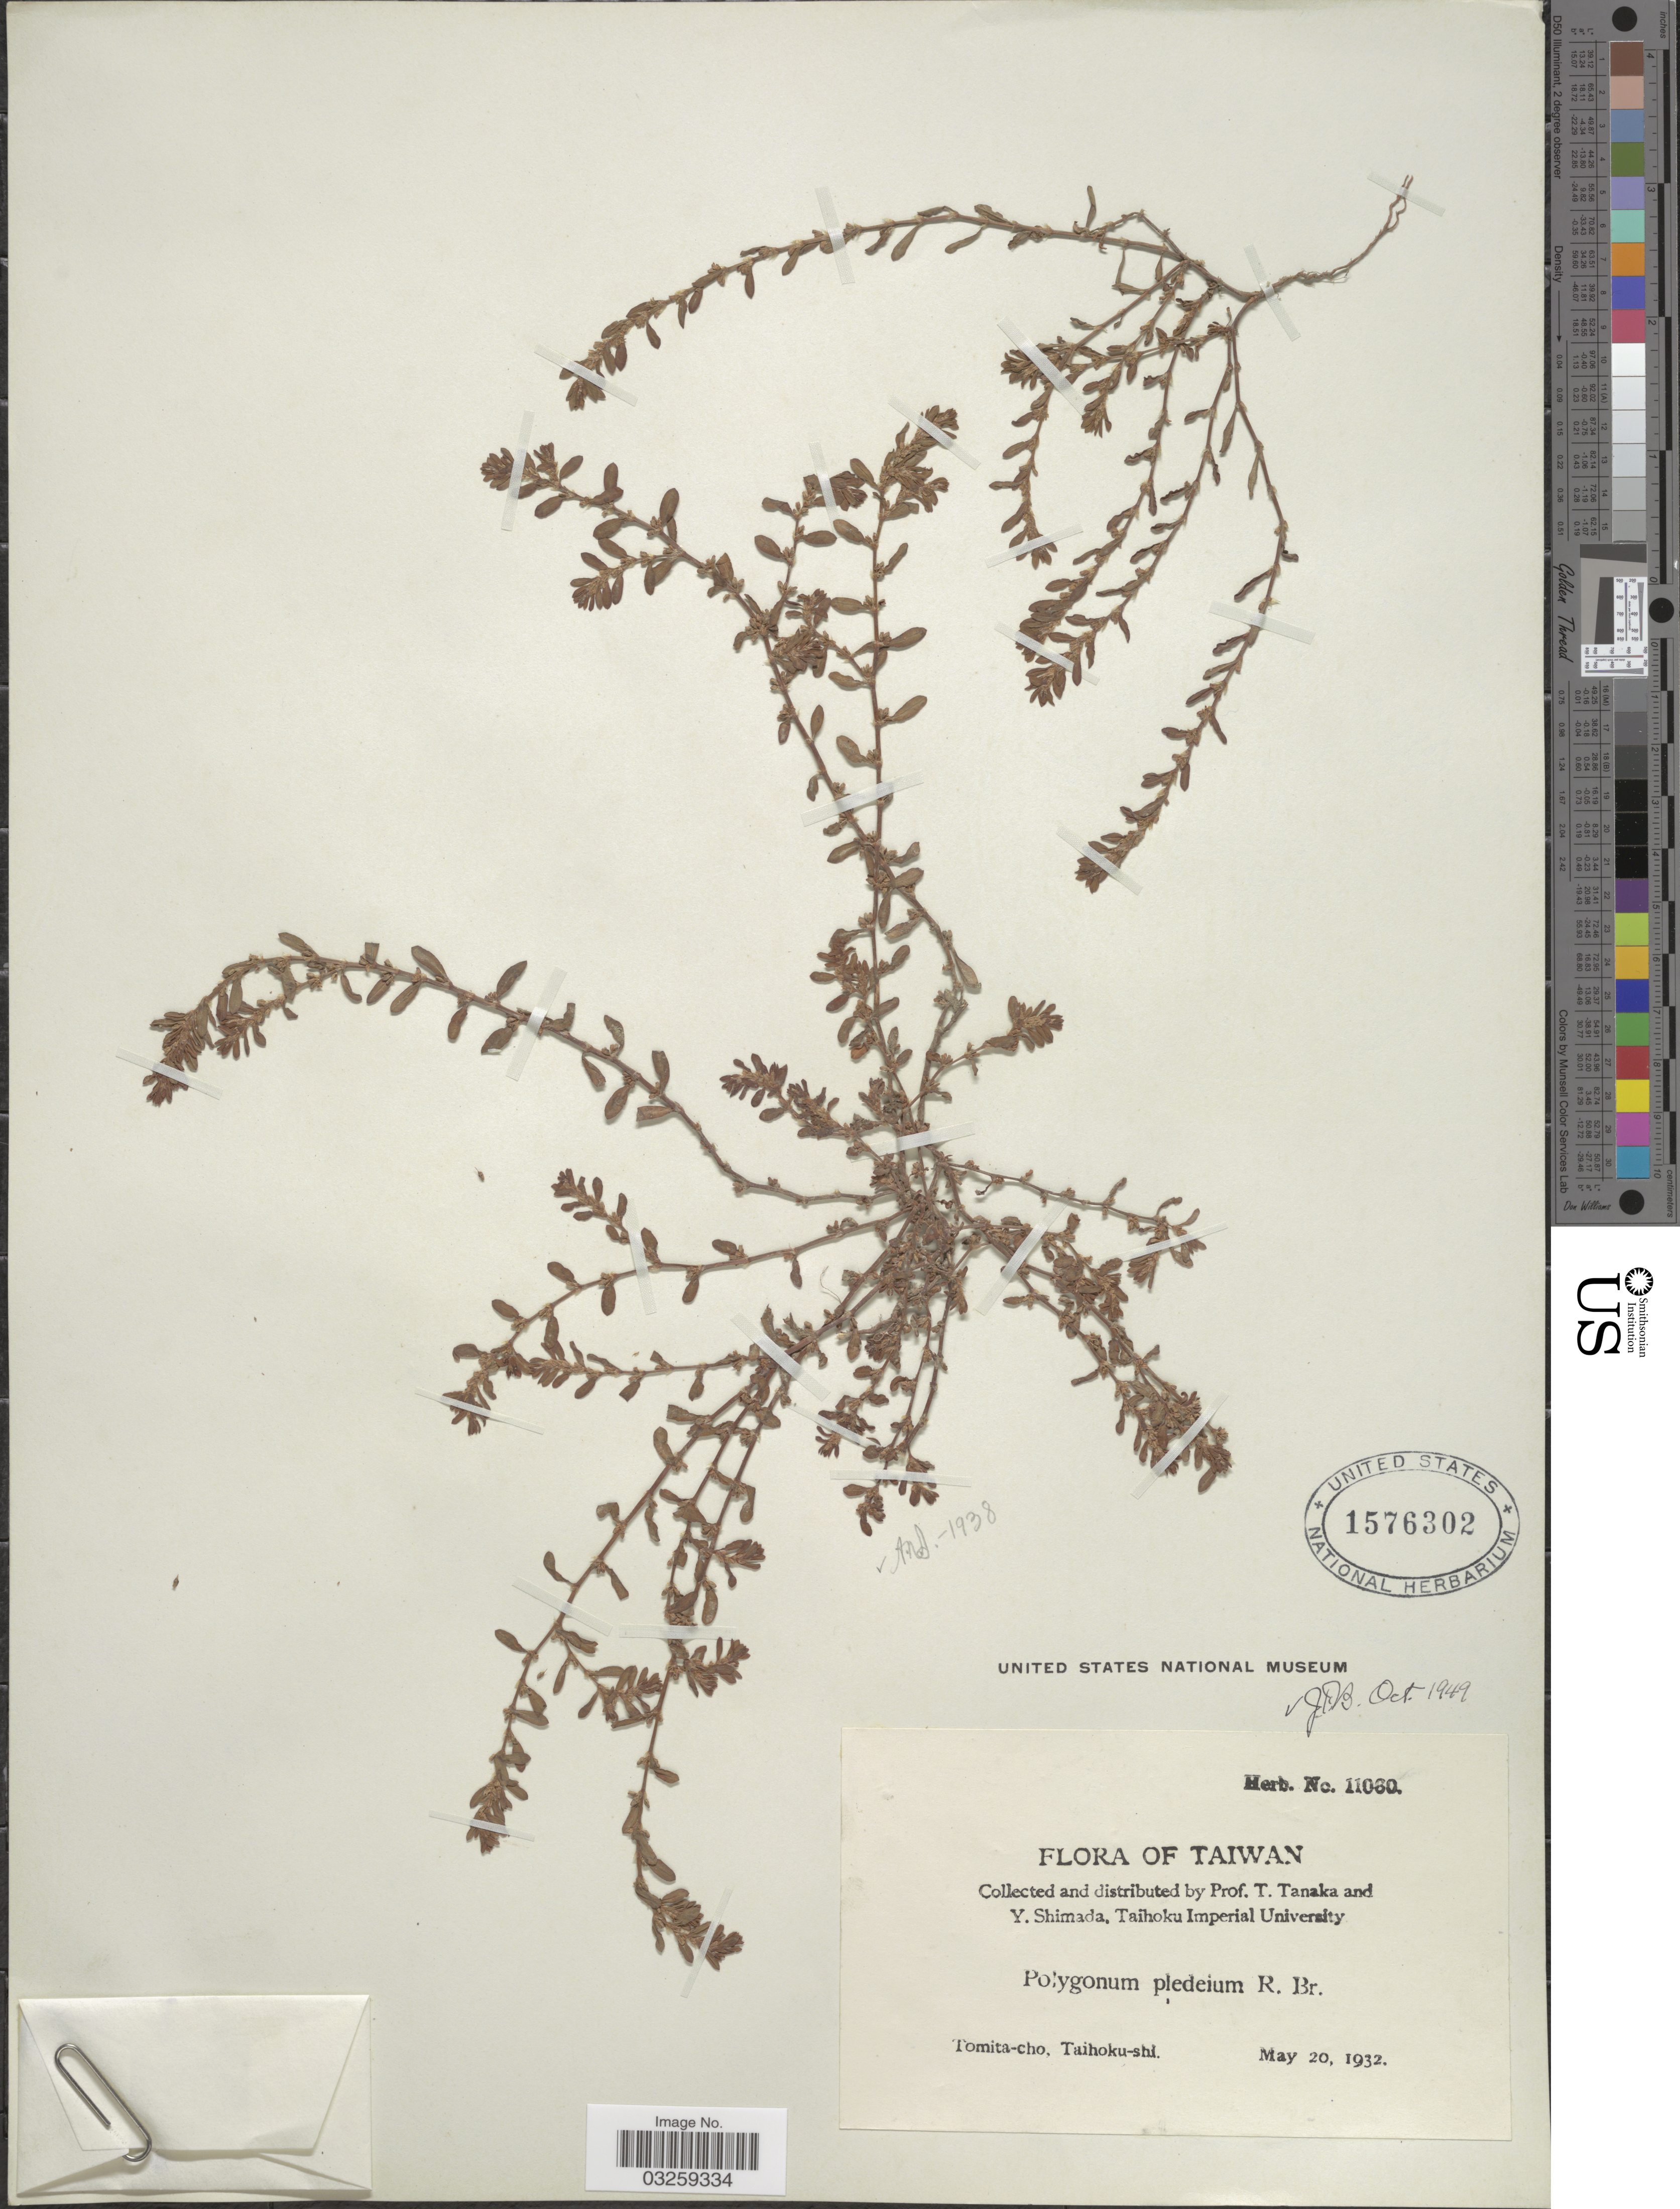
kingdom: Plantae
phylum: Tracheophyta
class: Magnoliopsida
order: Caryophyllales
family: Polygonaceae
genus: Polygonum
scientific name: Polygonum plebeium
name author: R. Br.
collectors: T. Tanaka & Y. Shimada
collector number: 11060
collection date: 1932-05-20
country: Taiwan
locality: Tomita-cho. Taihoku-shi.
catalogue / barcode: US 1576302